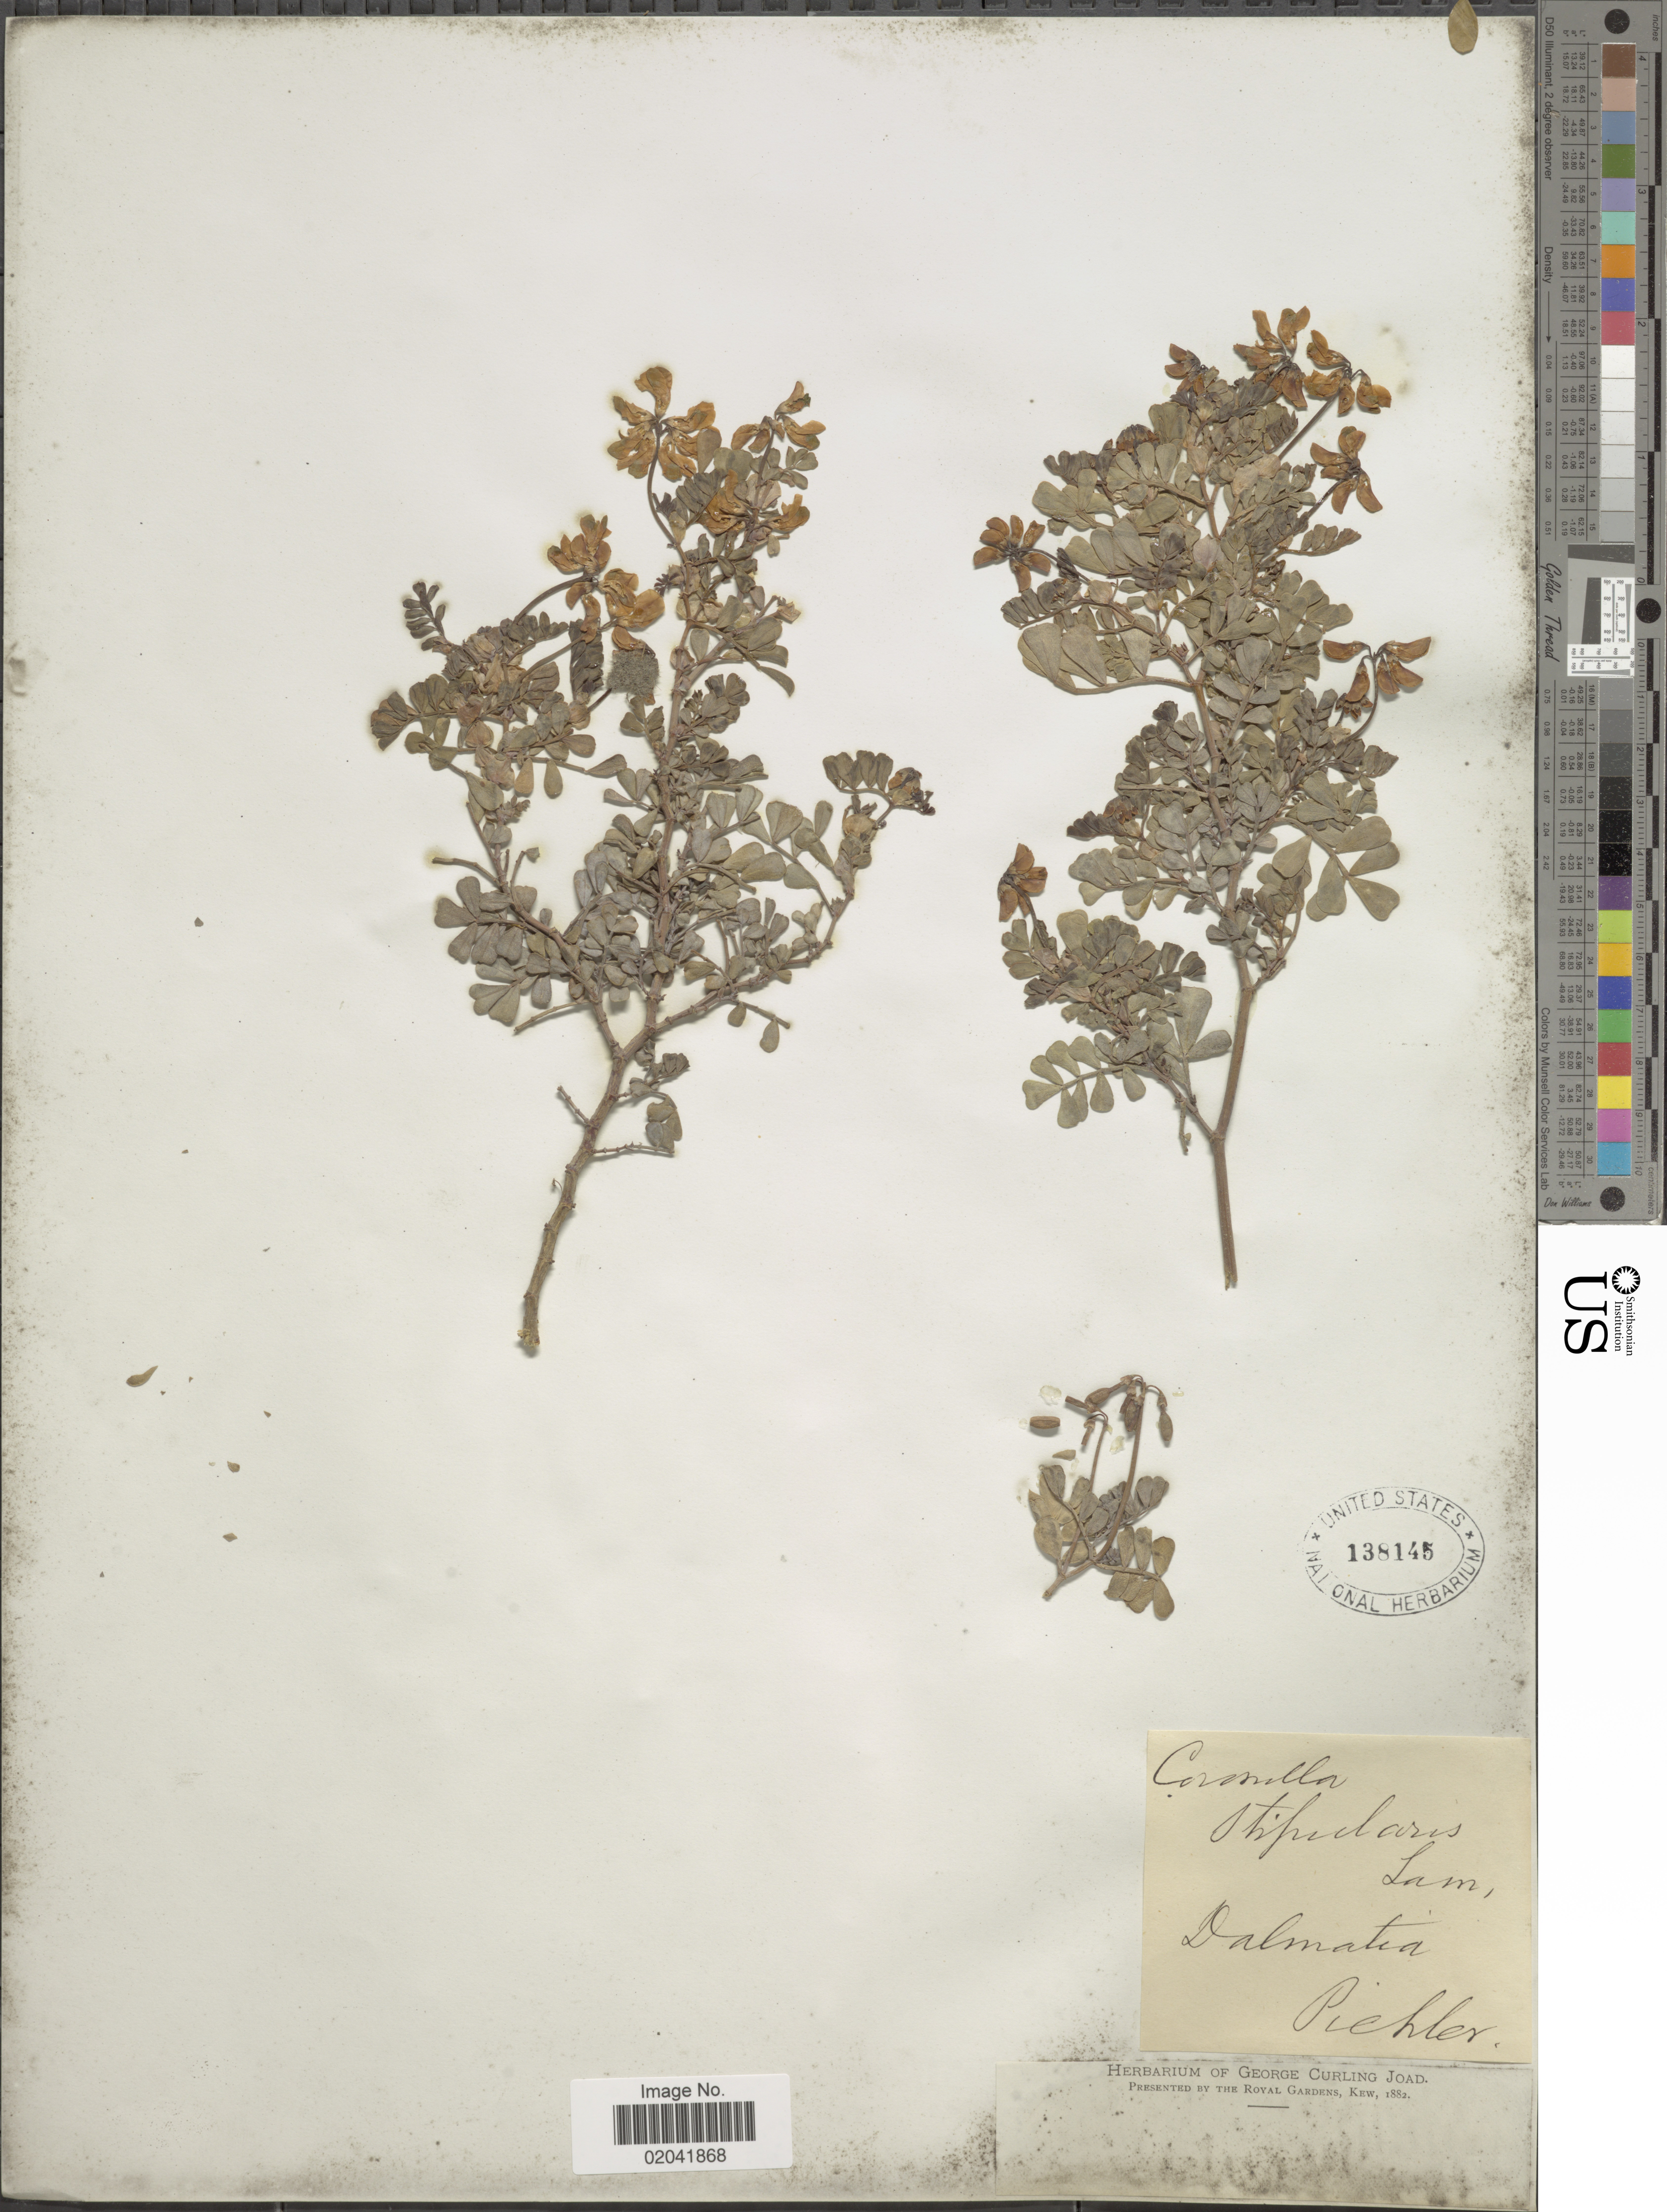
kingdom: Plantae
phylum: Tracheophyta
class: Magnoliopsida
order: Fabales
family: Fabaceae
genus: Coronilla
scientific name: Coronilla stipularis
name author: Lam.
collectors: Pichler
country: Croatia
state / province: Split-Dalmatia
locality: Dalmatia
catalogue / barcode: US 138145